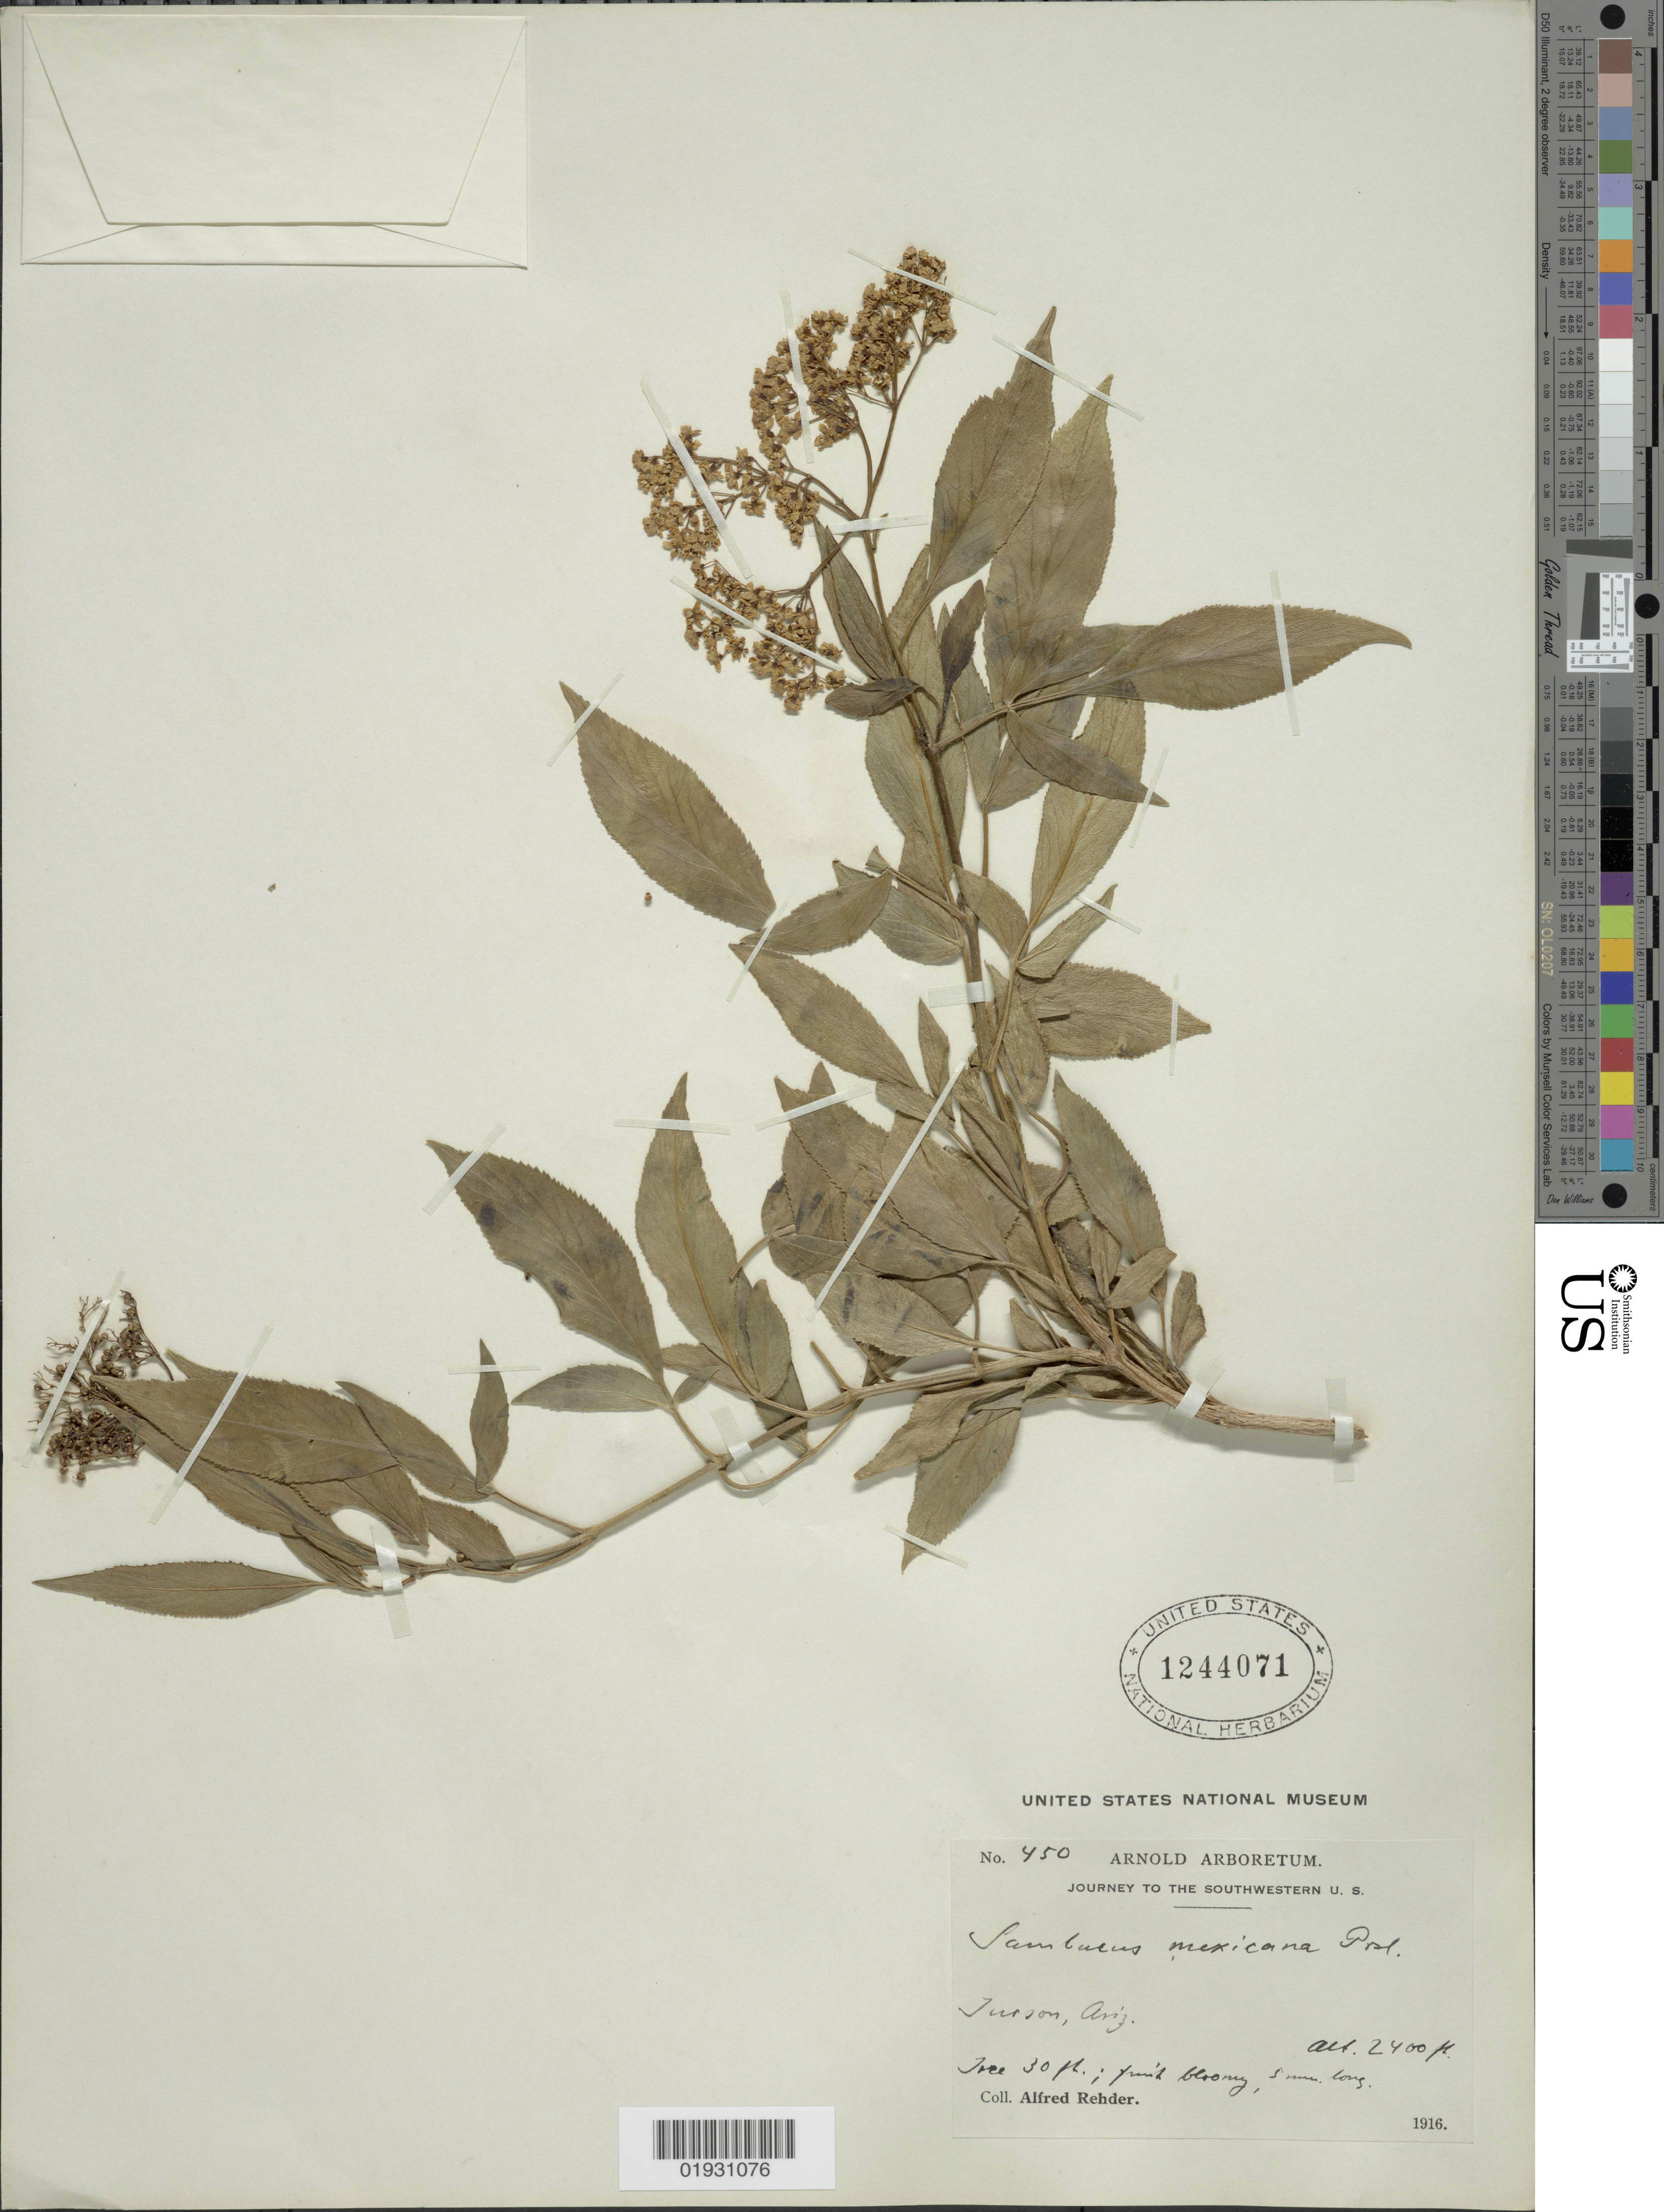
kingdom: Plantae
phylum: Tracheophyta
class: Magnoliopsida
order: Dipsacales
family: Viburnaceae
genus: Sambucus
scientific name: Sambucus mexicana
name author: C. Presl ex DC.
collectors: A. Rehder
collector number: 450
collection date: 1916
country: United States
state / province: Arizona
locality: Tucson.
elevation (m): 732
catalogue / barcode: US 1244071